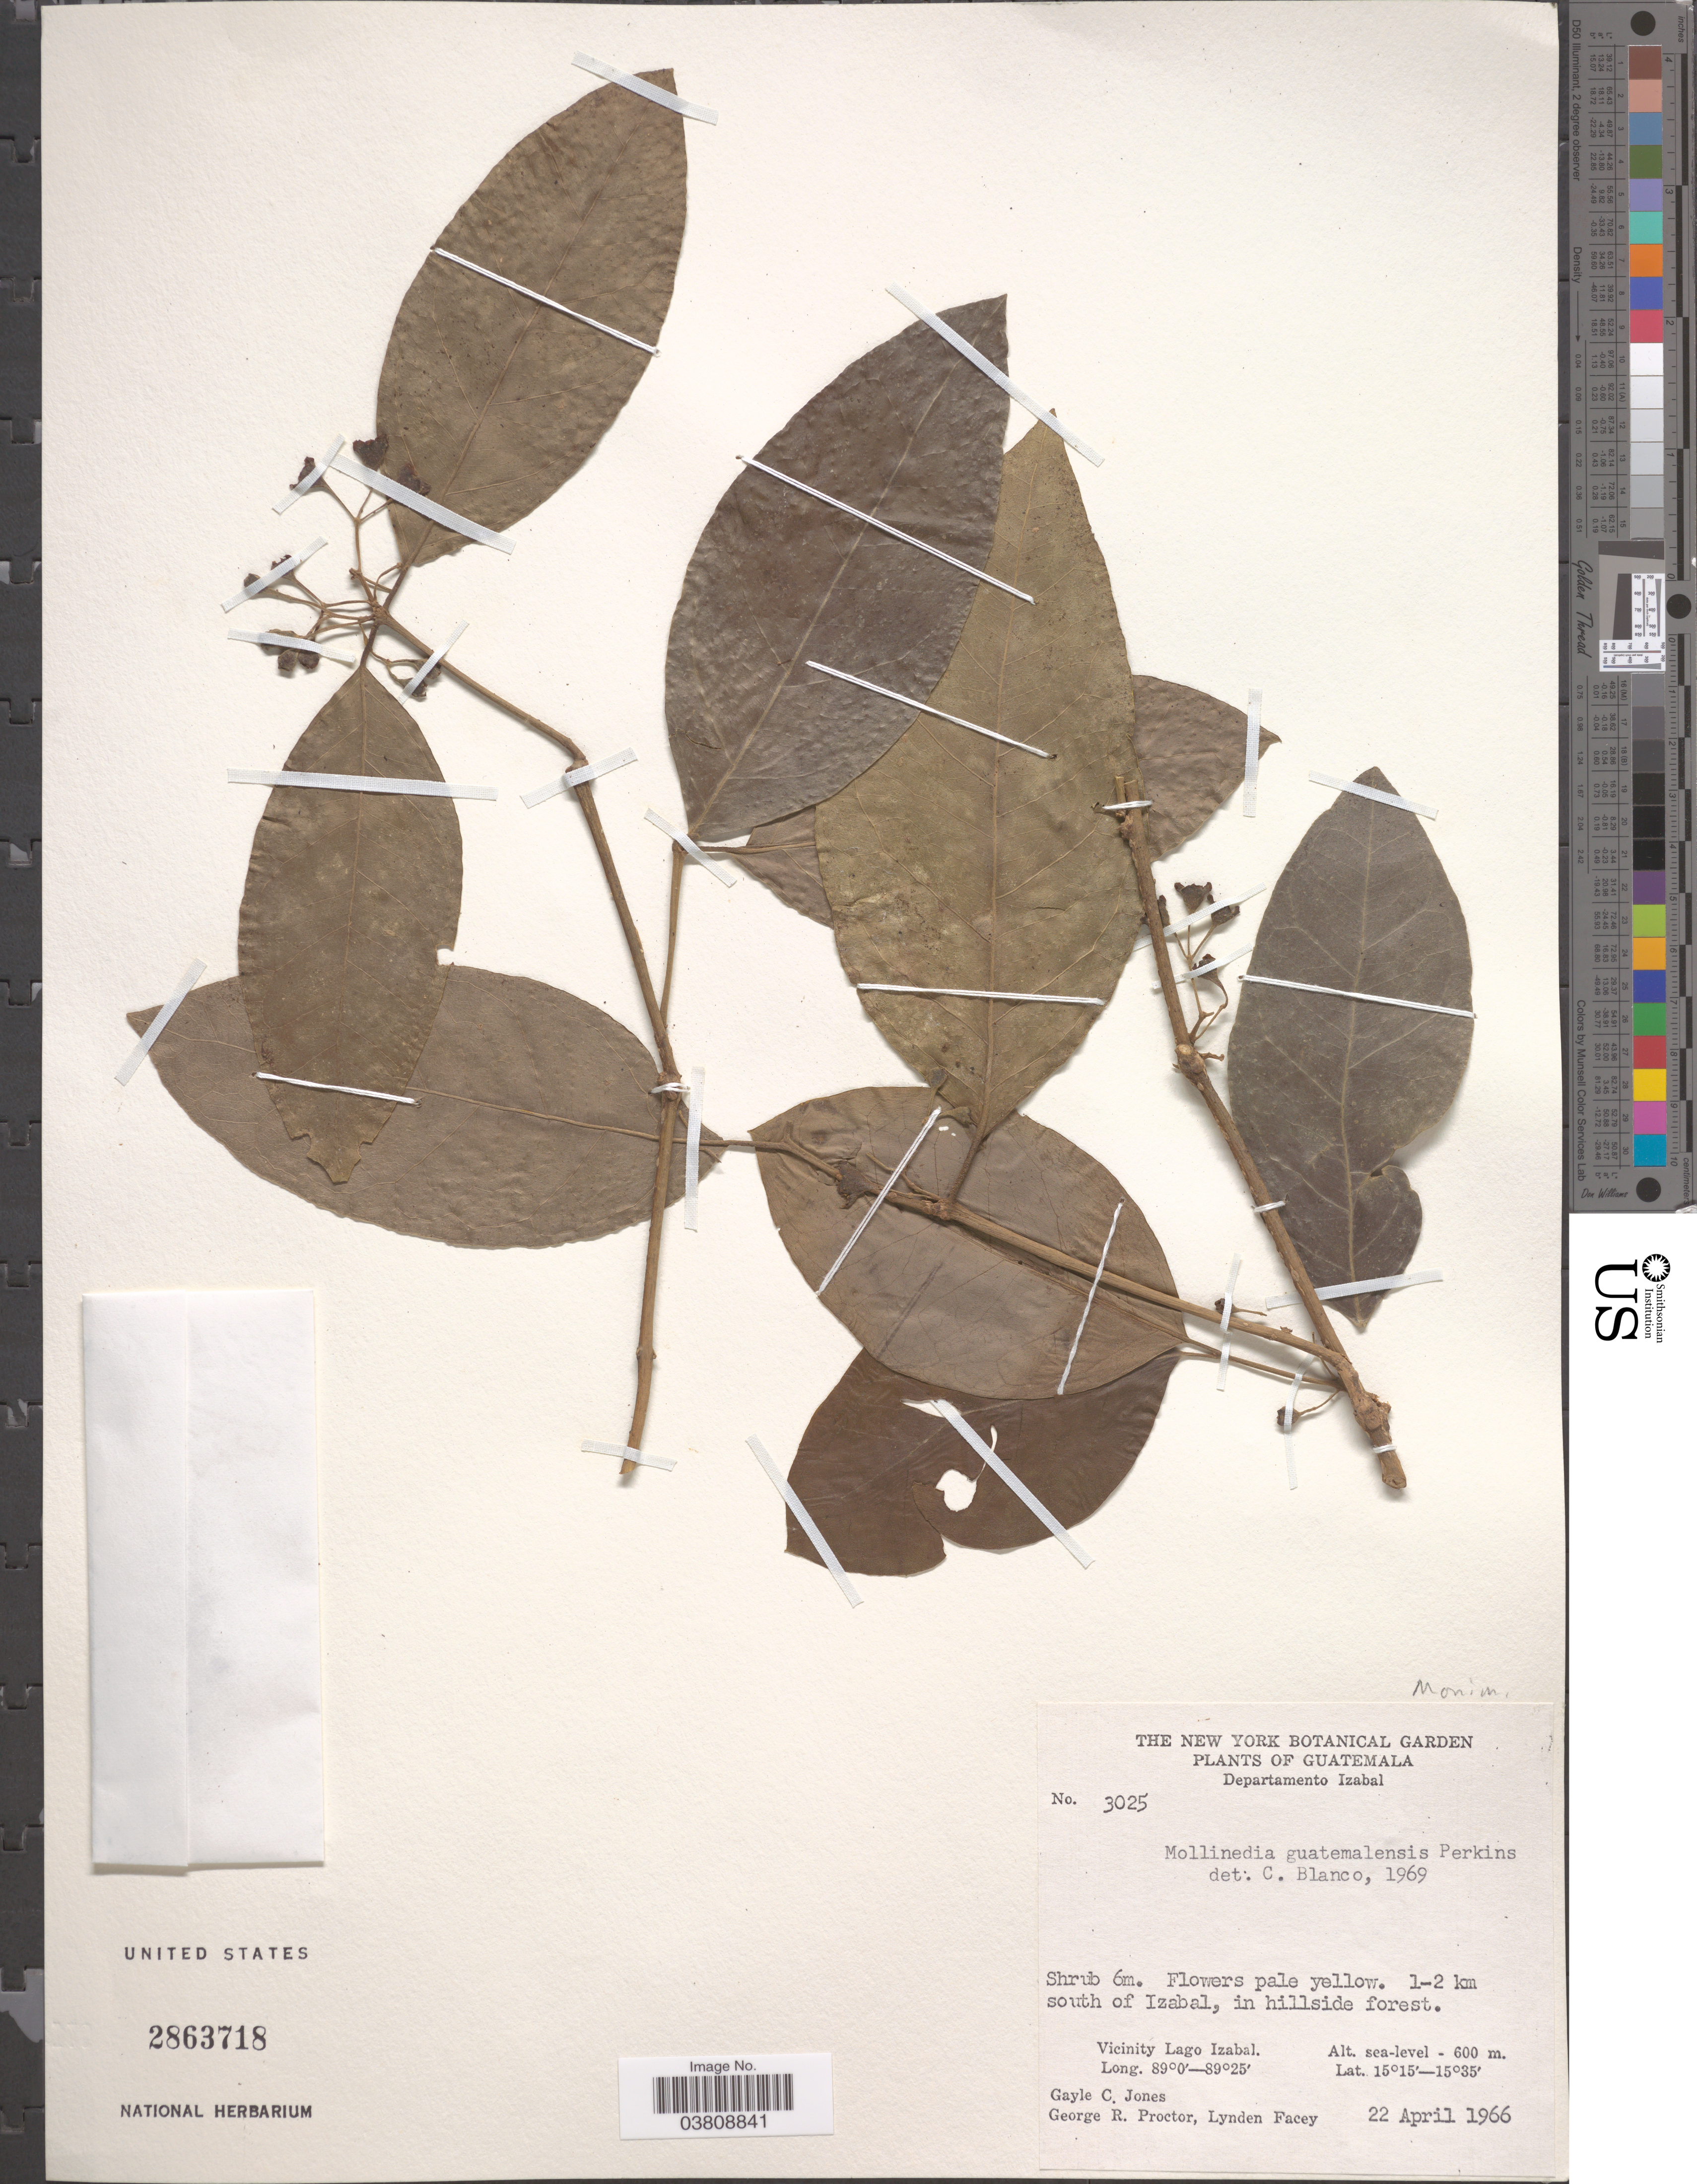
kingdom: Plantae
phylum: Tracheophyta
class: Magnoliopsida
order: Laurales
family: Monimiaceae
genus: Mollinedia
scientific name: Mollinedia guatemalensis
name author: Perkins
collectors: G. C. Jones, G. R. Proctor & L. Facey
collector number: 3025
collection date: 1966-04-22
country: Guatemala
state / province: Izabal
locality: Departamento Izabal. 1-2 km south of Izabal. Vicinity Lago Izabal.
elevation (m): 0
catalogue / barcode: US 2863718